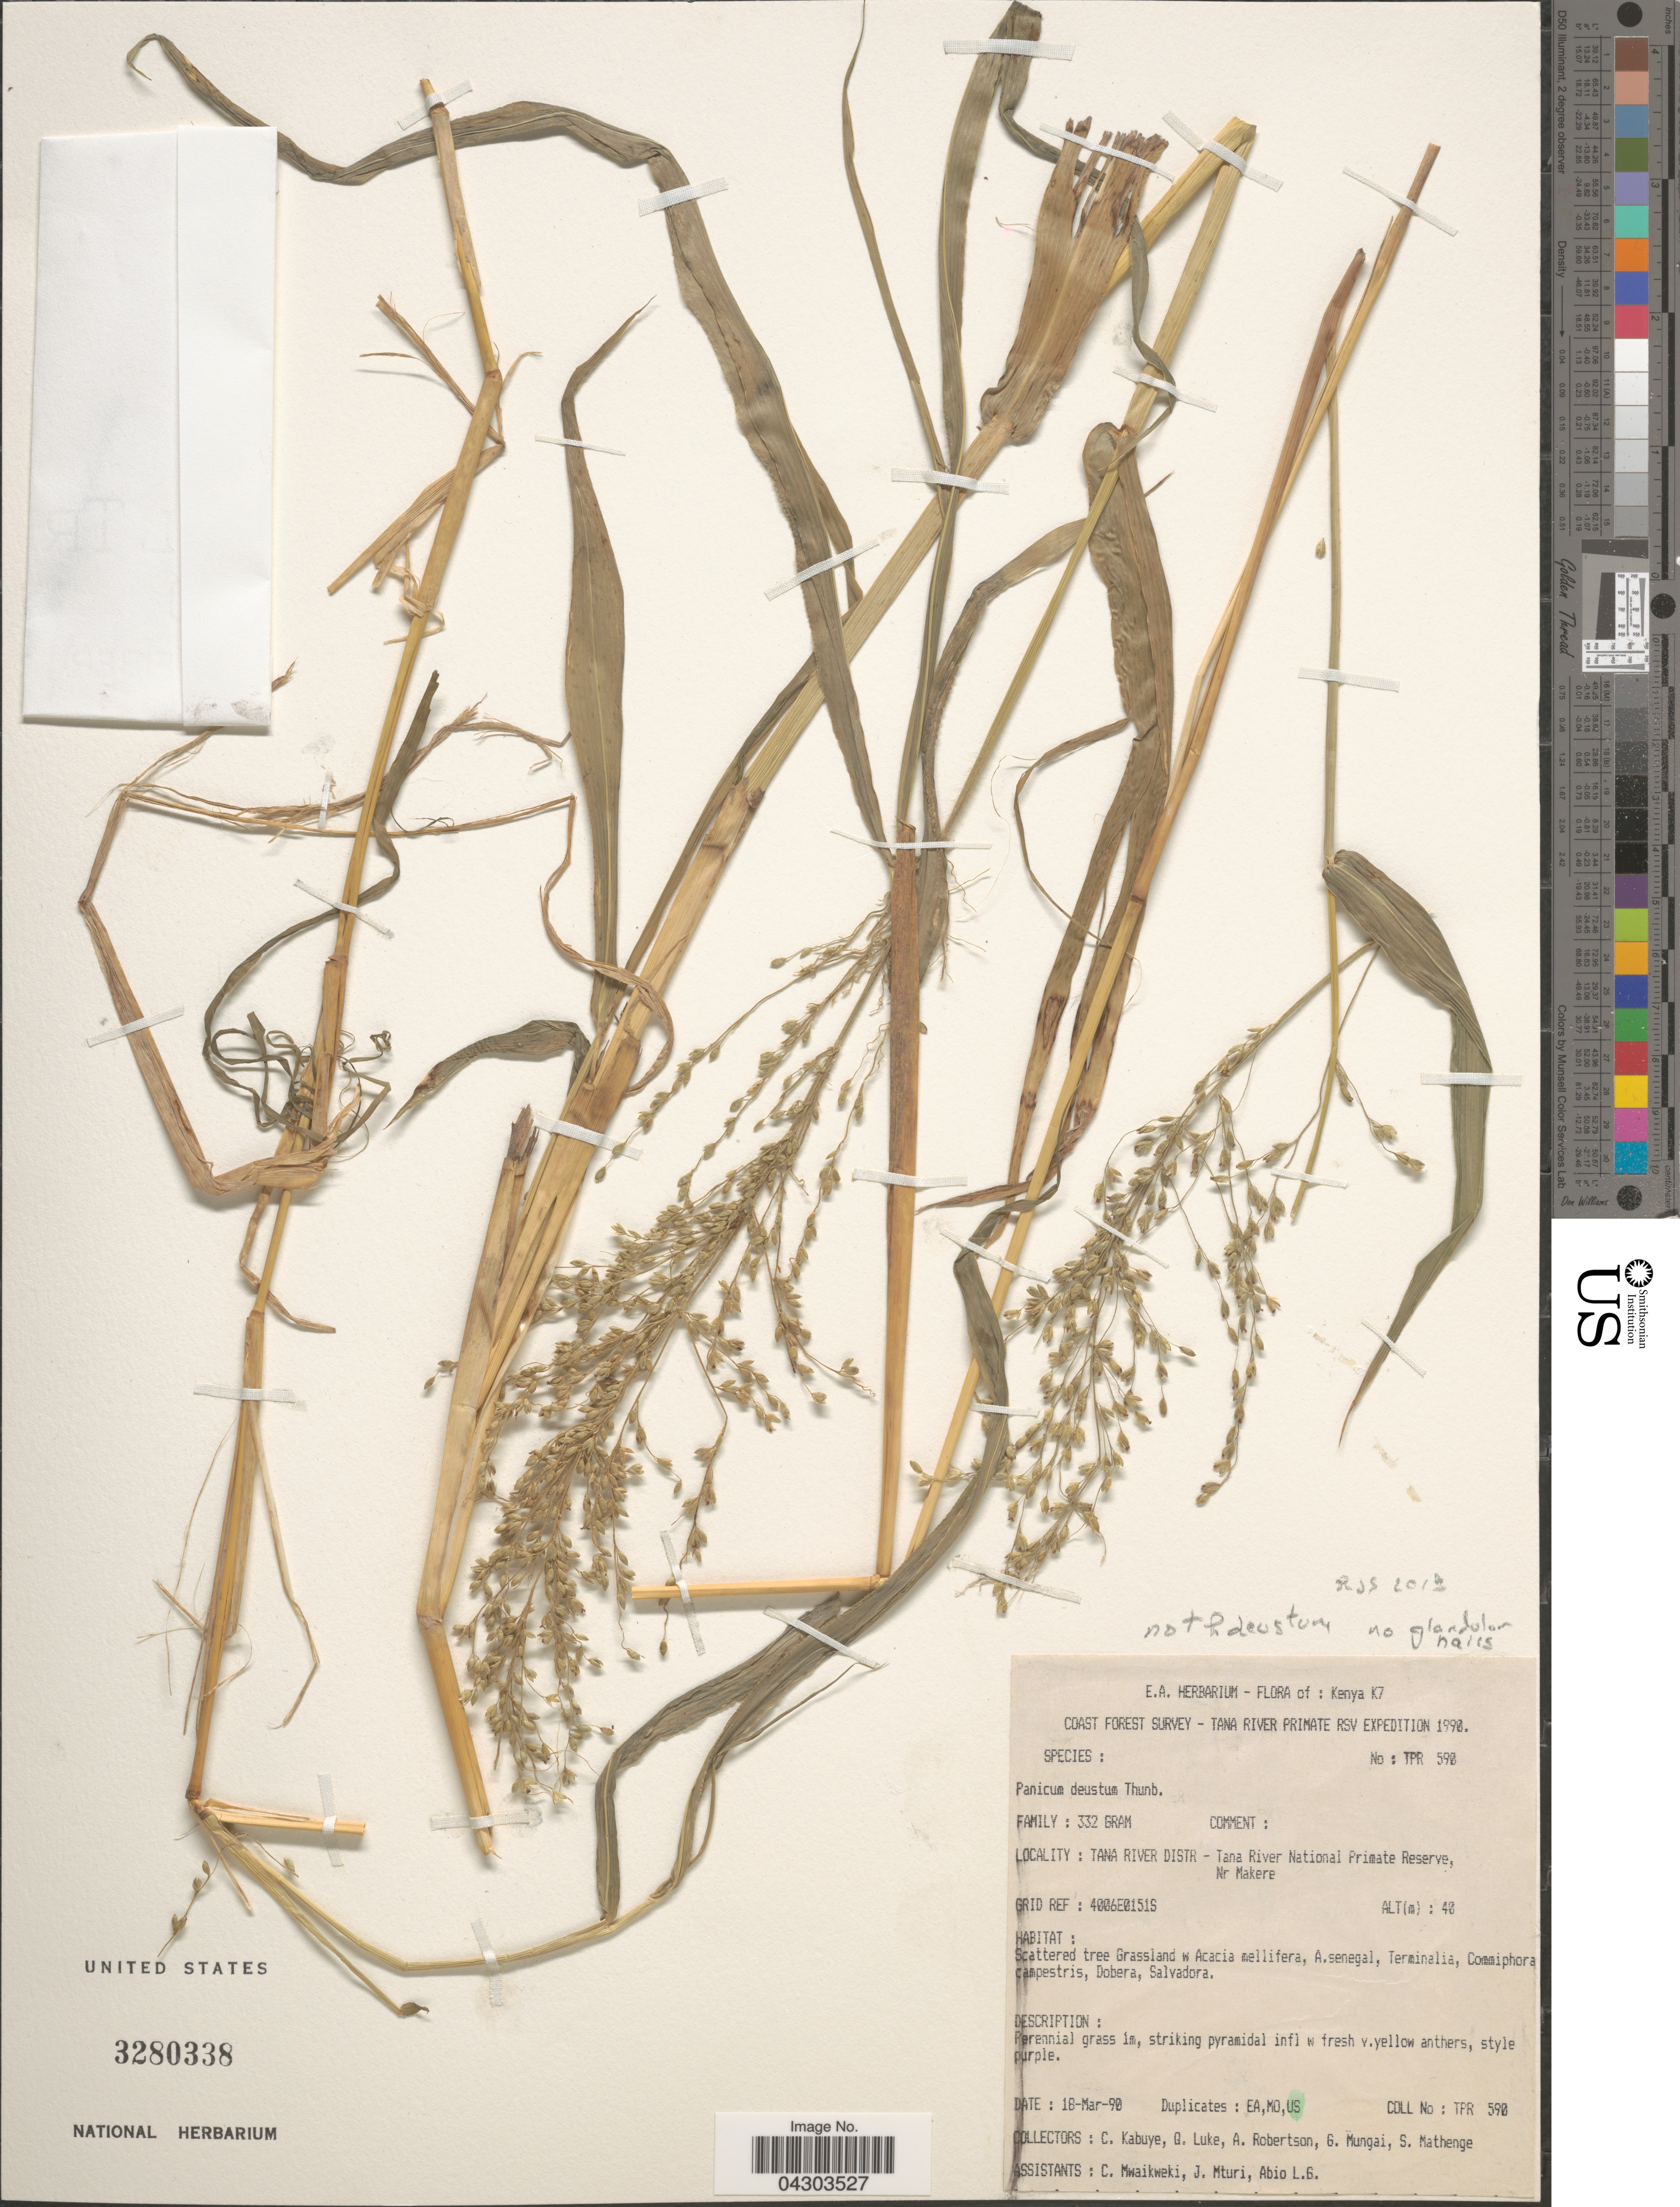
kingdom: Plantae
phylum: Tracheophyta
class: Liliopsida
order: Poales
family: Poaceae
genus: Panicum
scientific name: Panicum deustum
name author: Thunb.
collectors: C. Kabuye, Q. Luke, A. Robertson, G. Mungai & et al.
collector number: TPR590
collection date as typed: Transcribed d/m/y: 18/3/90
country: Kenya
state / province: Tana River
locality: Kenya K7. Coast Forest Survey - Tana River Primate RSV Expedition 1990. Tana River Distr - Tana River National Primate Reserve, Nr Makere.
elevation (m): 40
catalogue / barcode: US 3280338